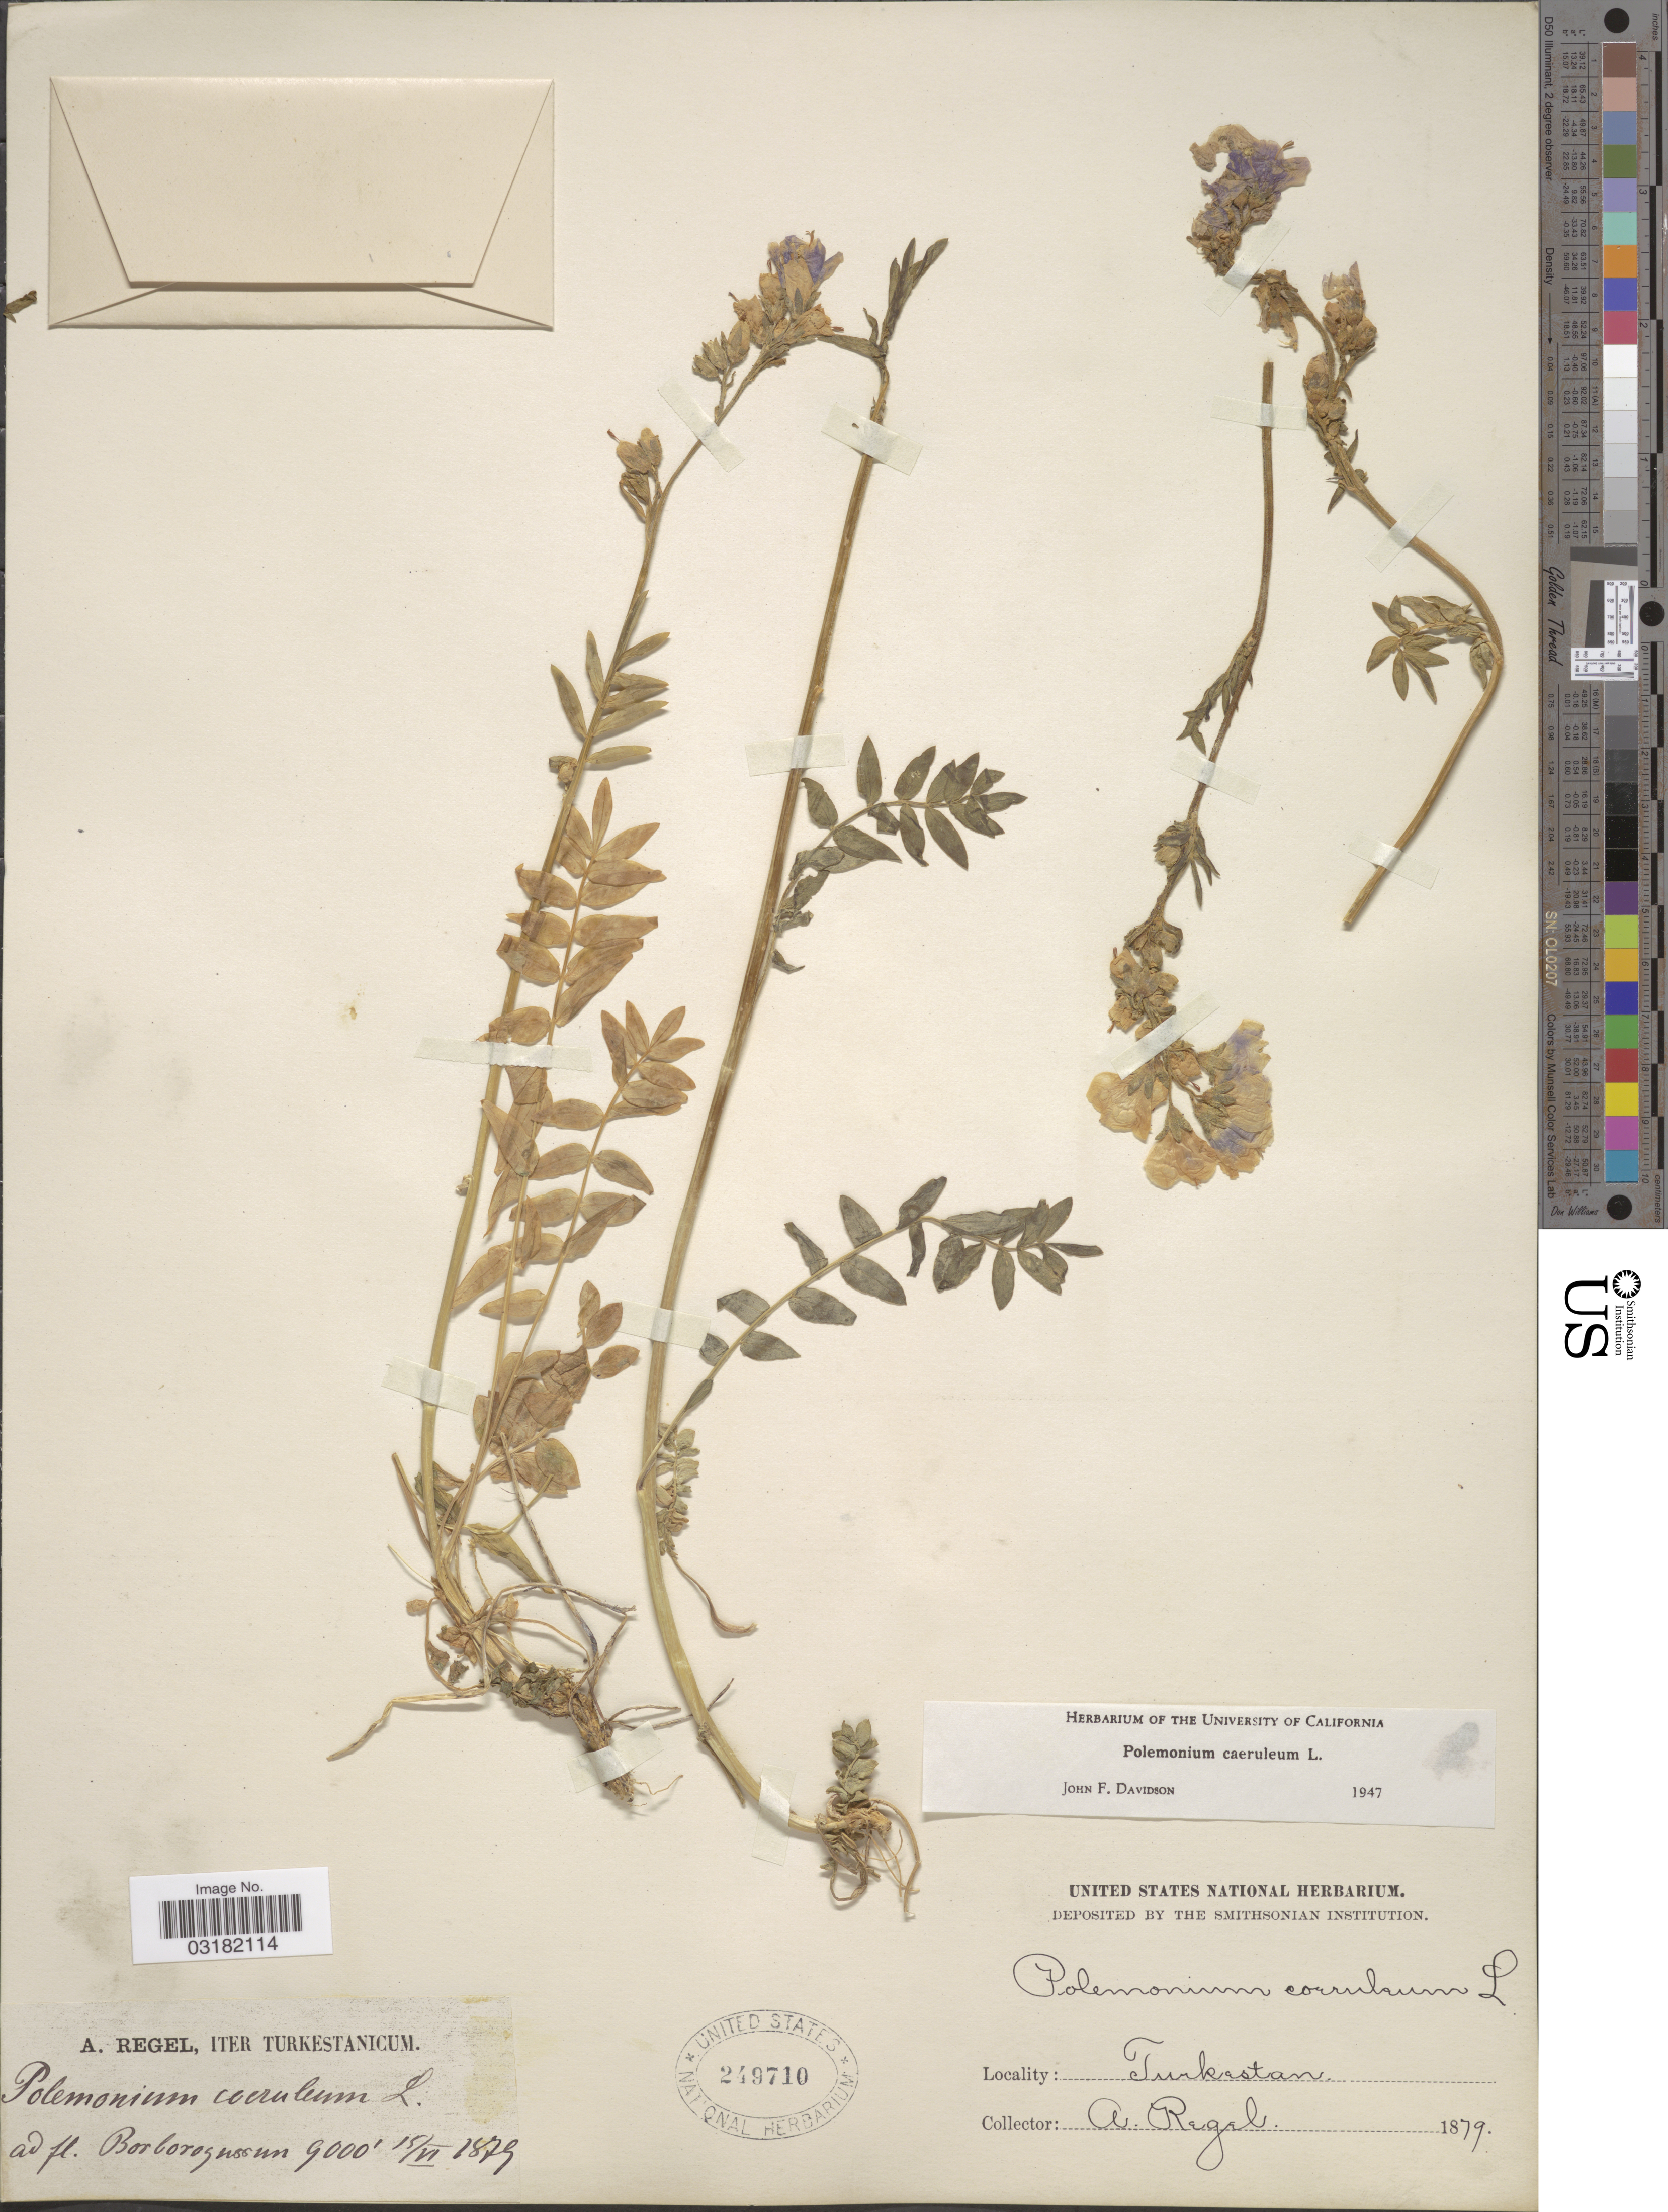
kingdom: Plantae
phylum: Tracheophyta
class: Magnoliopsida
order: Ericales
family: Polemoniaceae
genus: Polemonium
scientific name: Polemonium caeruleum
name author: L.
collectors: A. Regel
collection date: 1879-06-15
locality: Ad fl. Borborogussum. Turkestan.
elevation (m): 2743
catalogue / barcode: US 249710